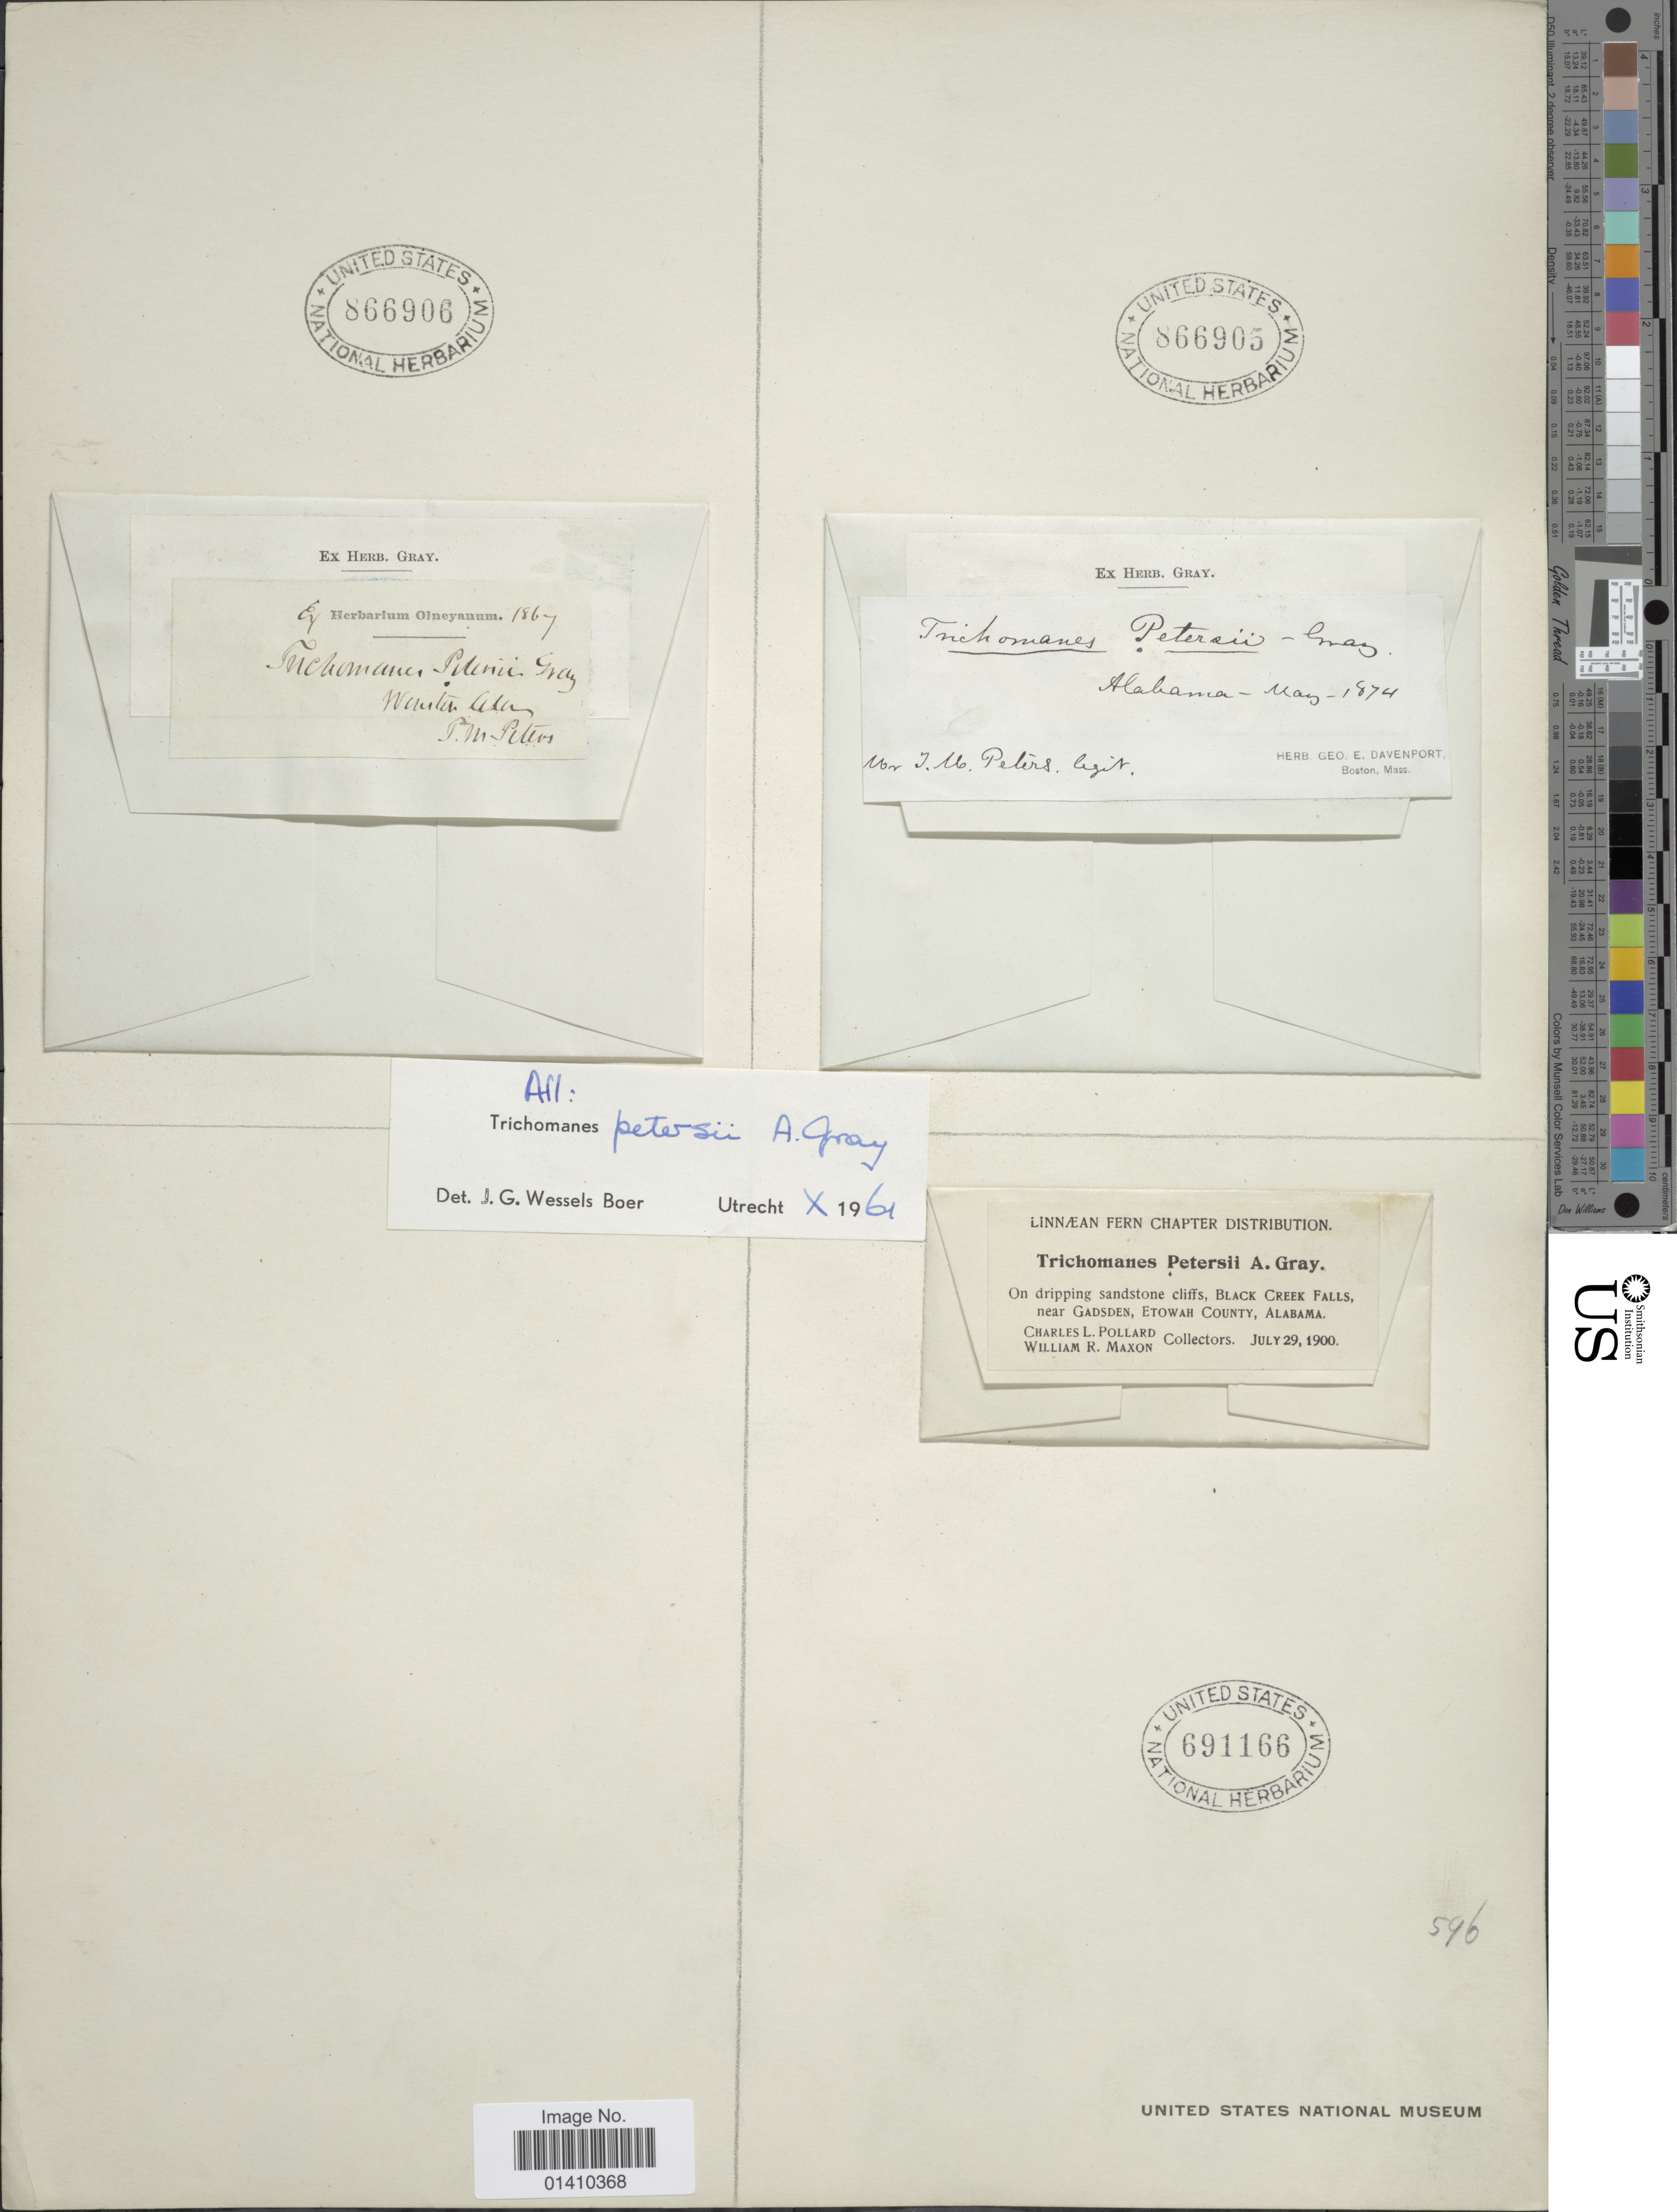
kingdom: Plantae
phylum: Tracheophyta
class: Polypodiopsida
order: Hymenophyllales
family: Hymenophyllaceae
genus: Didymoglossum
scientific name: Didymoglossum petersii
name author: (A. Gray) Copel.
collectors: F. Peters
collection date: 1867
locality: Wouters Lelles [interpreted]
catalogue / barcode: US 866906